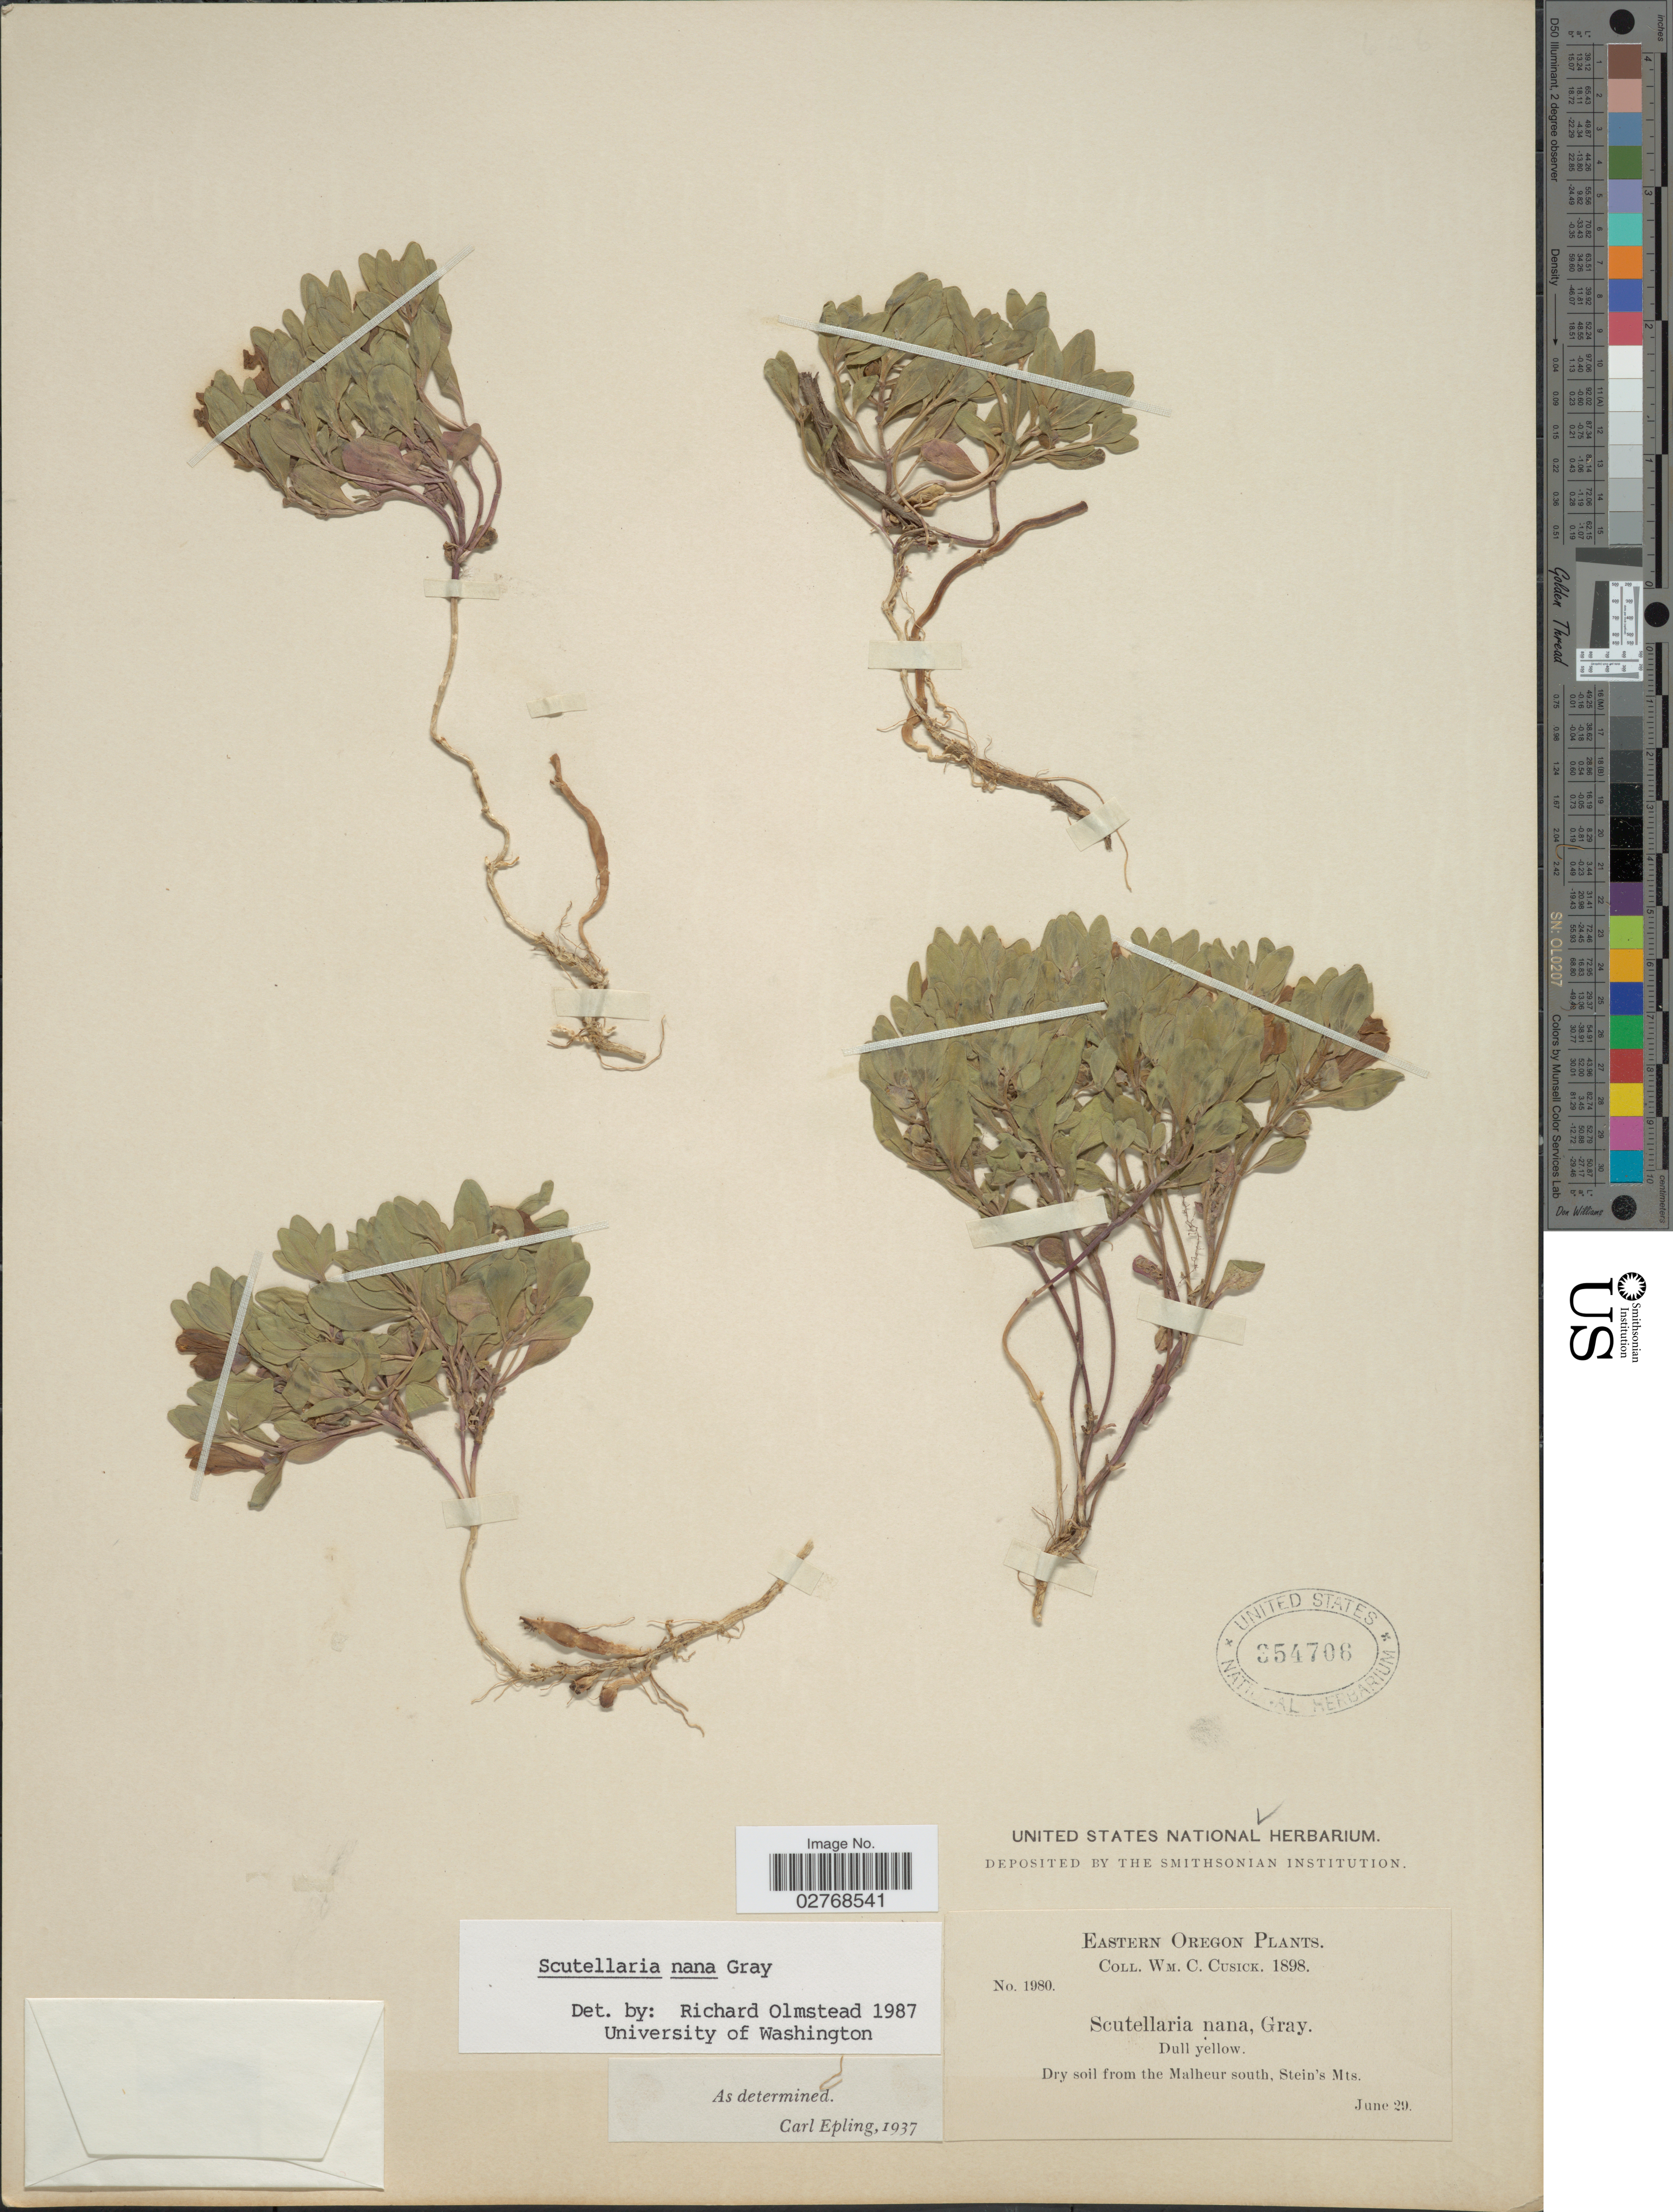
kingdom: Plantae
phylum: Tracheophyta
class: Magnoliopsida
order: Lamiales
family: Lamiaceae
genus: Scutellaria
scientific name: Scutellaria nana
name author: A. Gray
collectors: W. C. Cusick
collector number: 1980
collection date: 1898-06-29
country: United States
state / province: Oregon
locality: Eastern Oregon. Dry soil from the Malheur south, Stein's Mts.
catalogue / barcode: US 354706